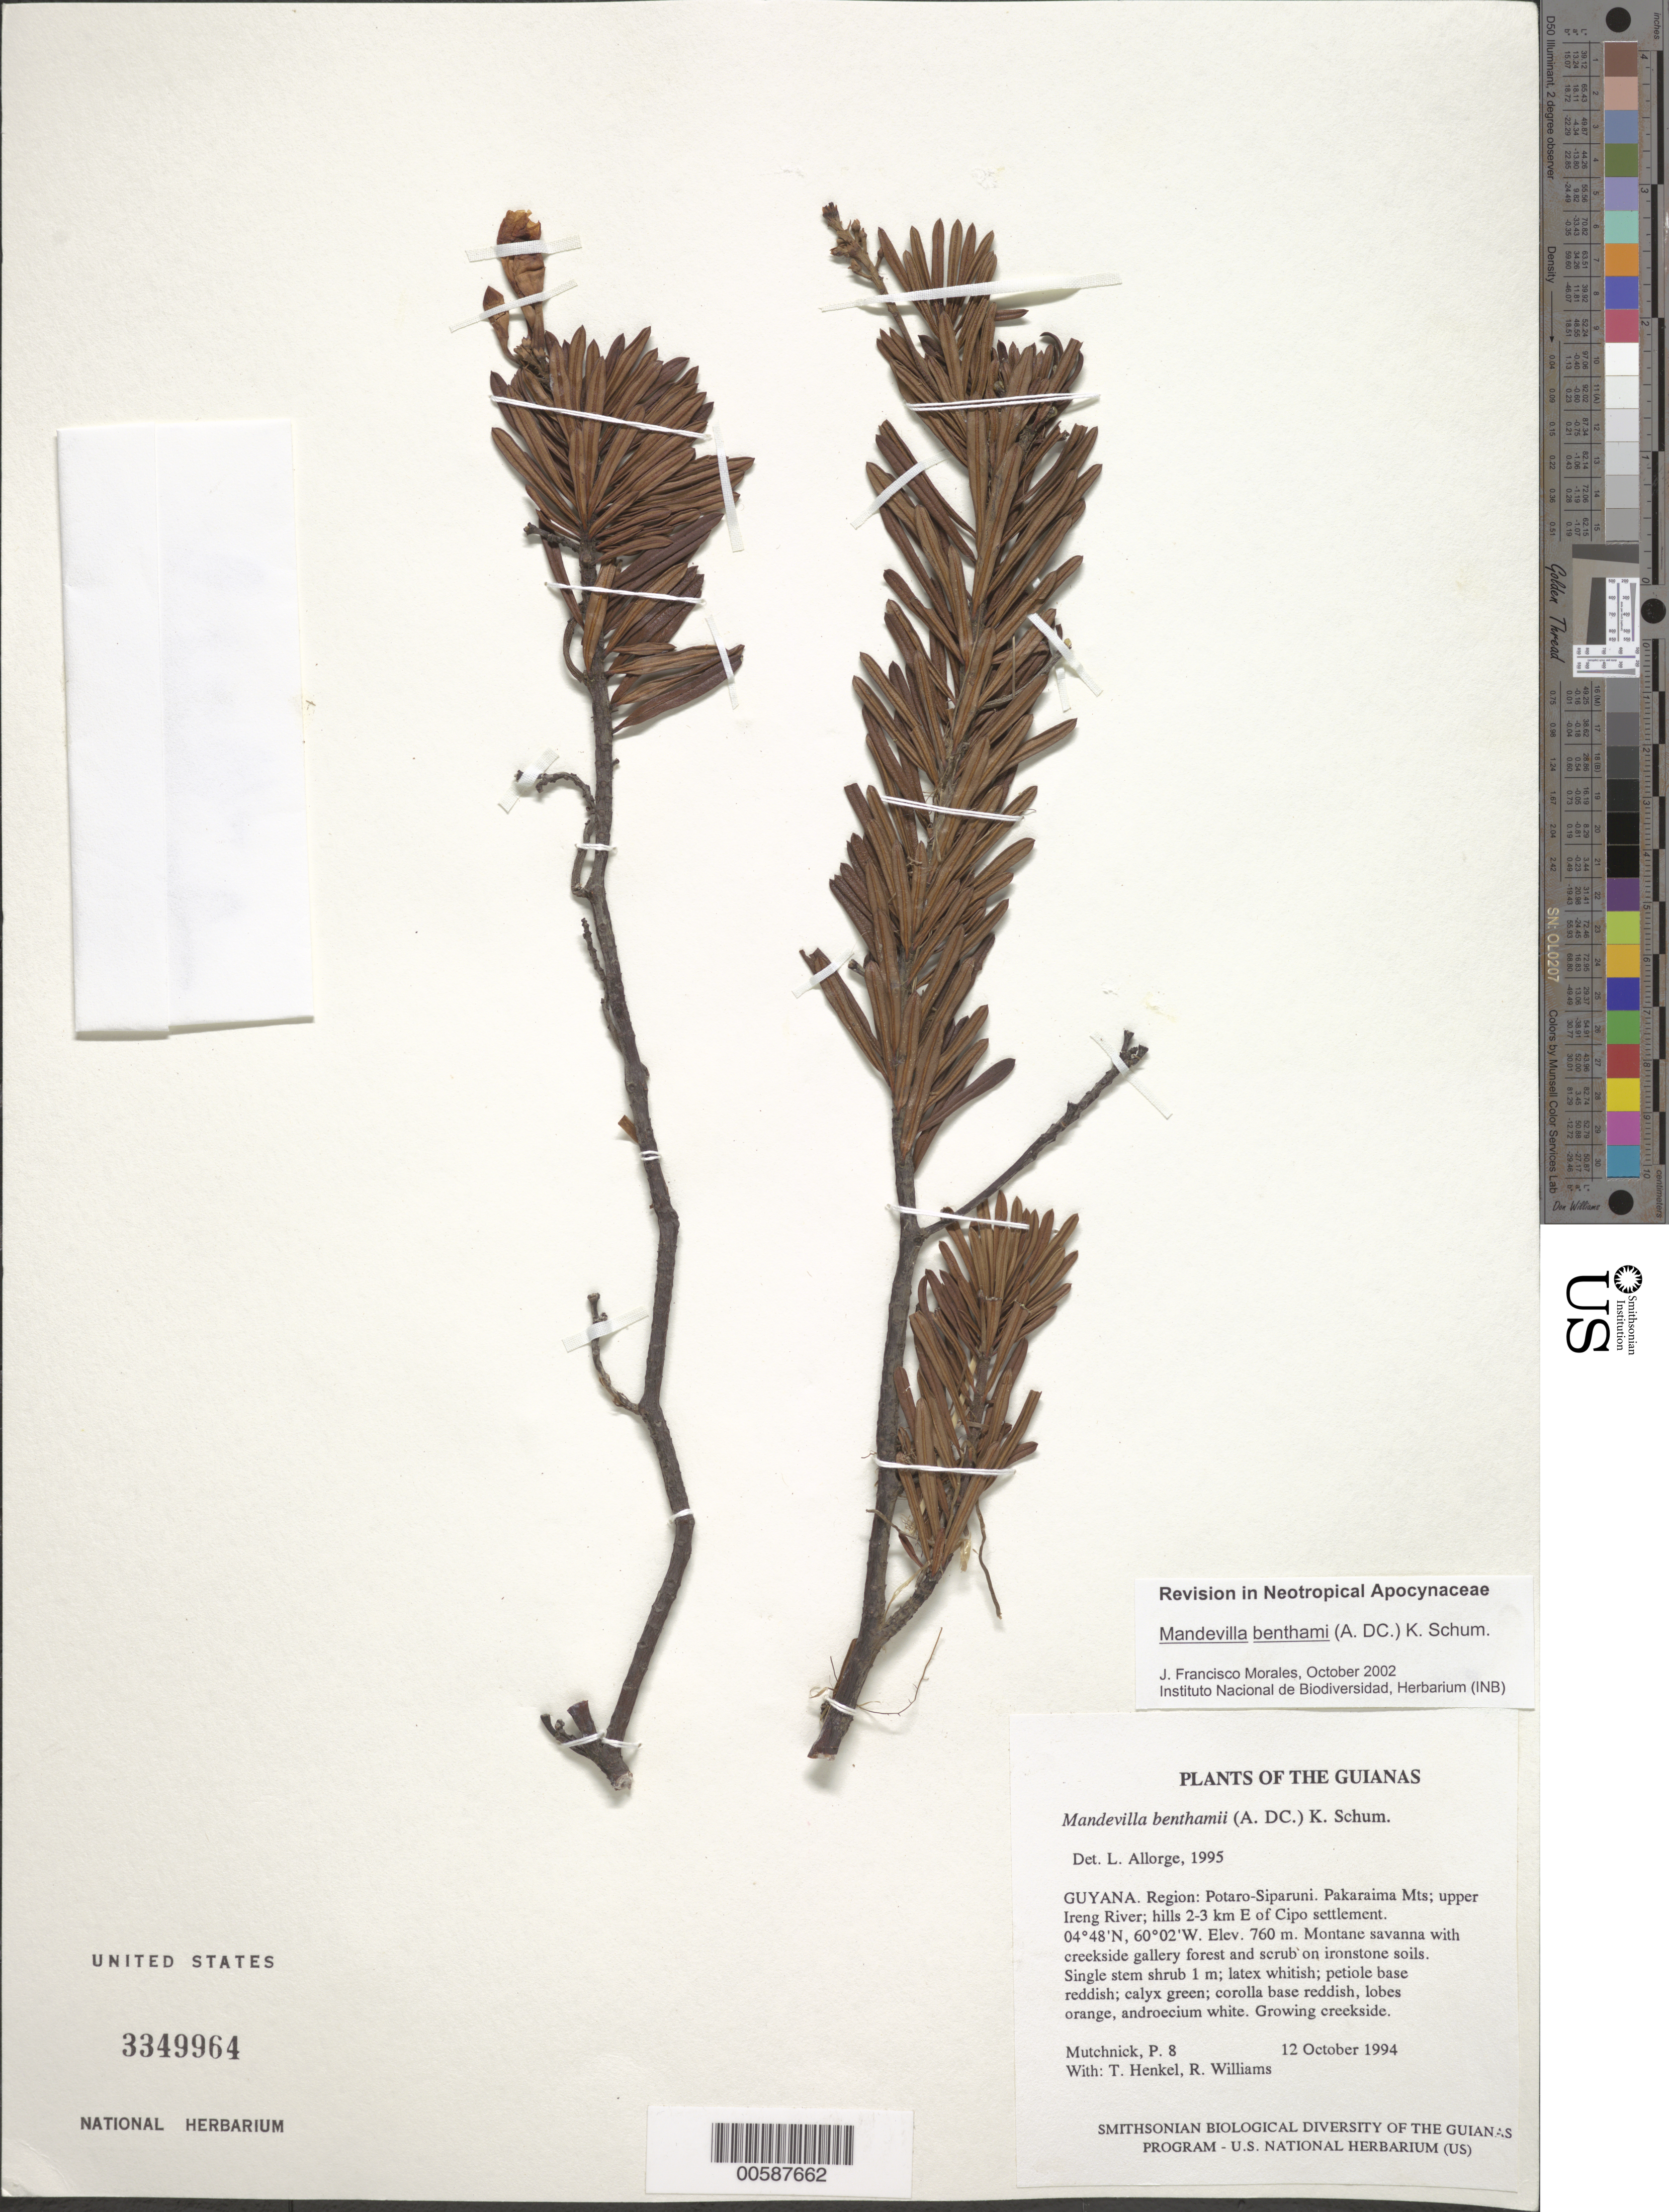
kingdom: Plantae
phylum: Tracheophyta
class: Magnoliopsida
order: Gentianales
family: Apocynaceae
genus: Mandevilla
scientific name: Mandevilla benthamii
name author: (A. DC.) K. Schum.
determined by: Morales, J. F.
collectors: P. Mutchnick, T. Henkel & R. Williams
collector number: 8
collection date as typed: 12 October 1994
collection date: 1994-10-12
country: Guyana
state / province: Potaro-Siparuni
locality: Pakaraima Mts; upper Ireng River; hills 2-3 km E of Cipo settlement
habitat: Montane savanna with creekside gallery forest and scrub on ironstone soils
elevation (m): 760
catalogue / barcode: US 3349964